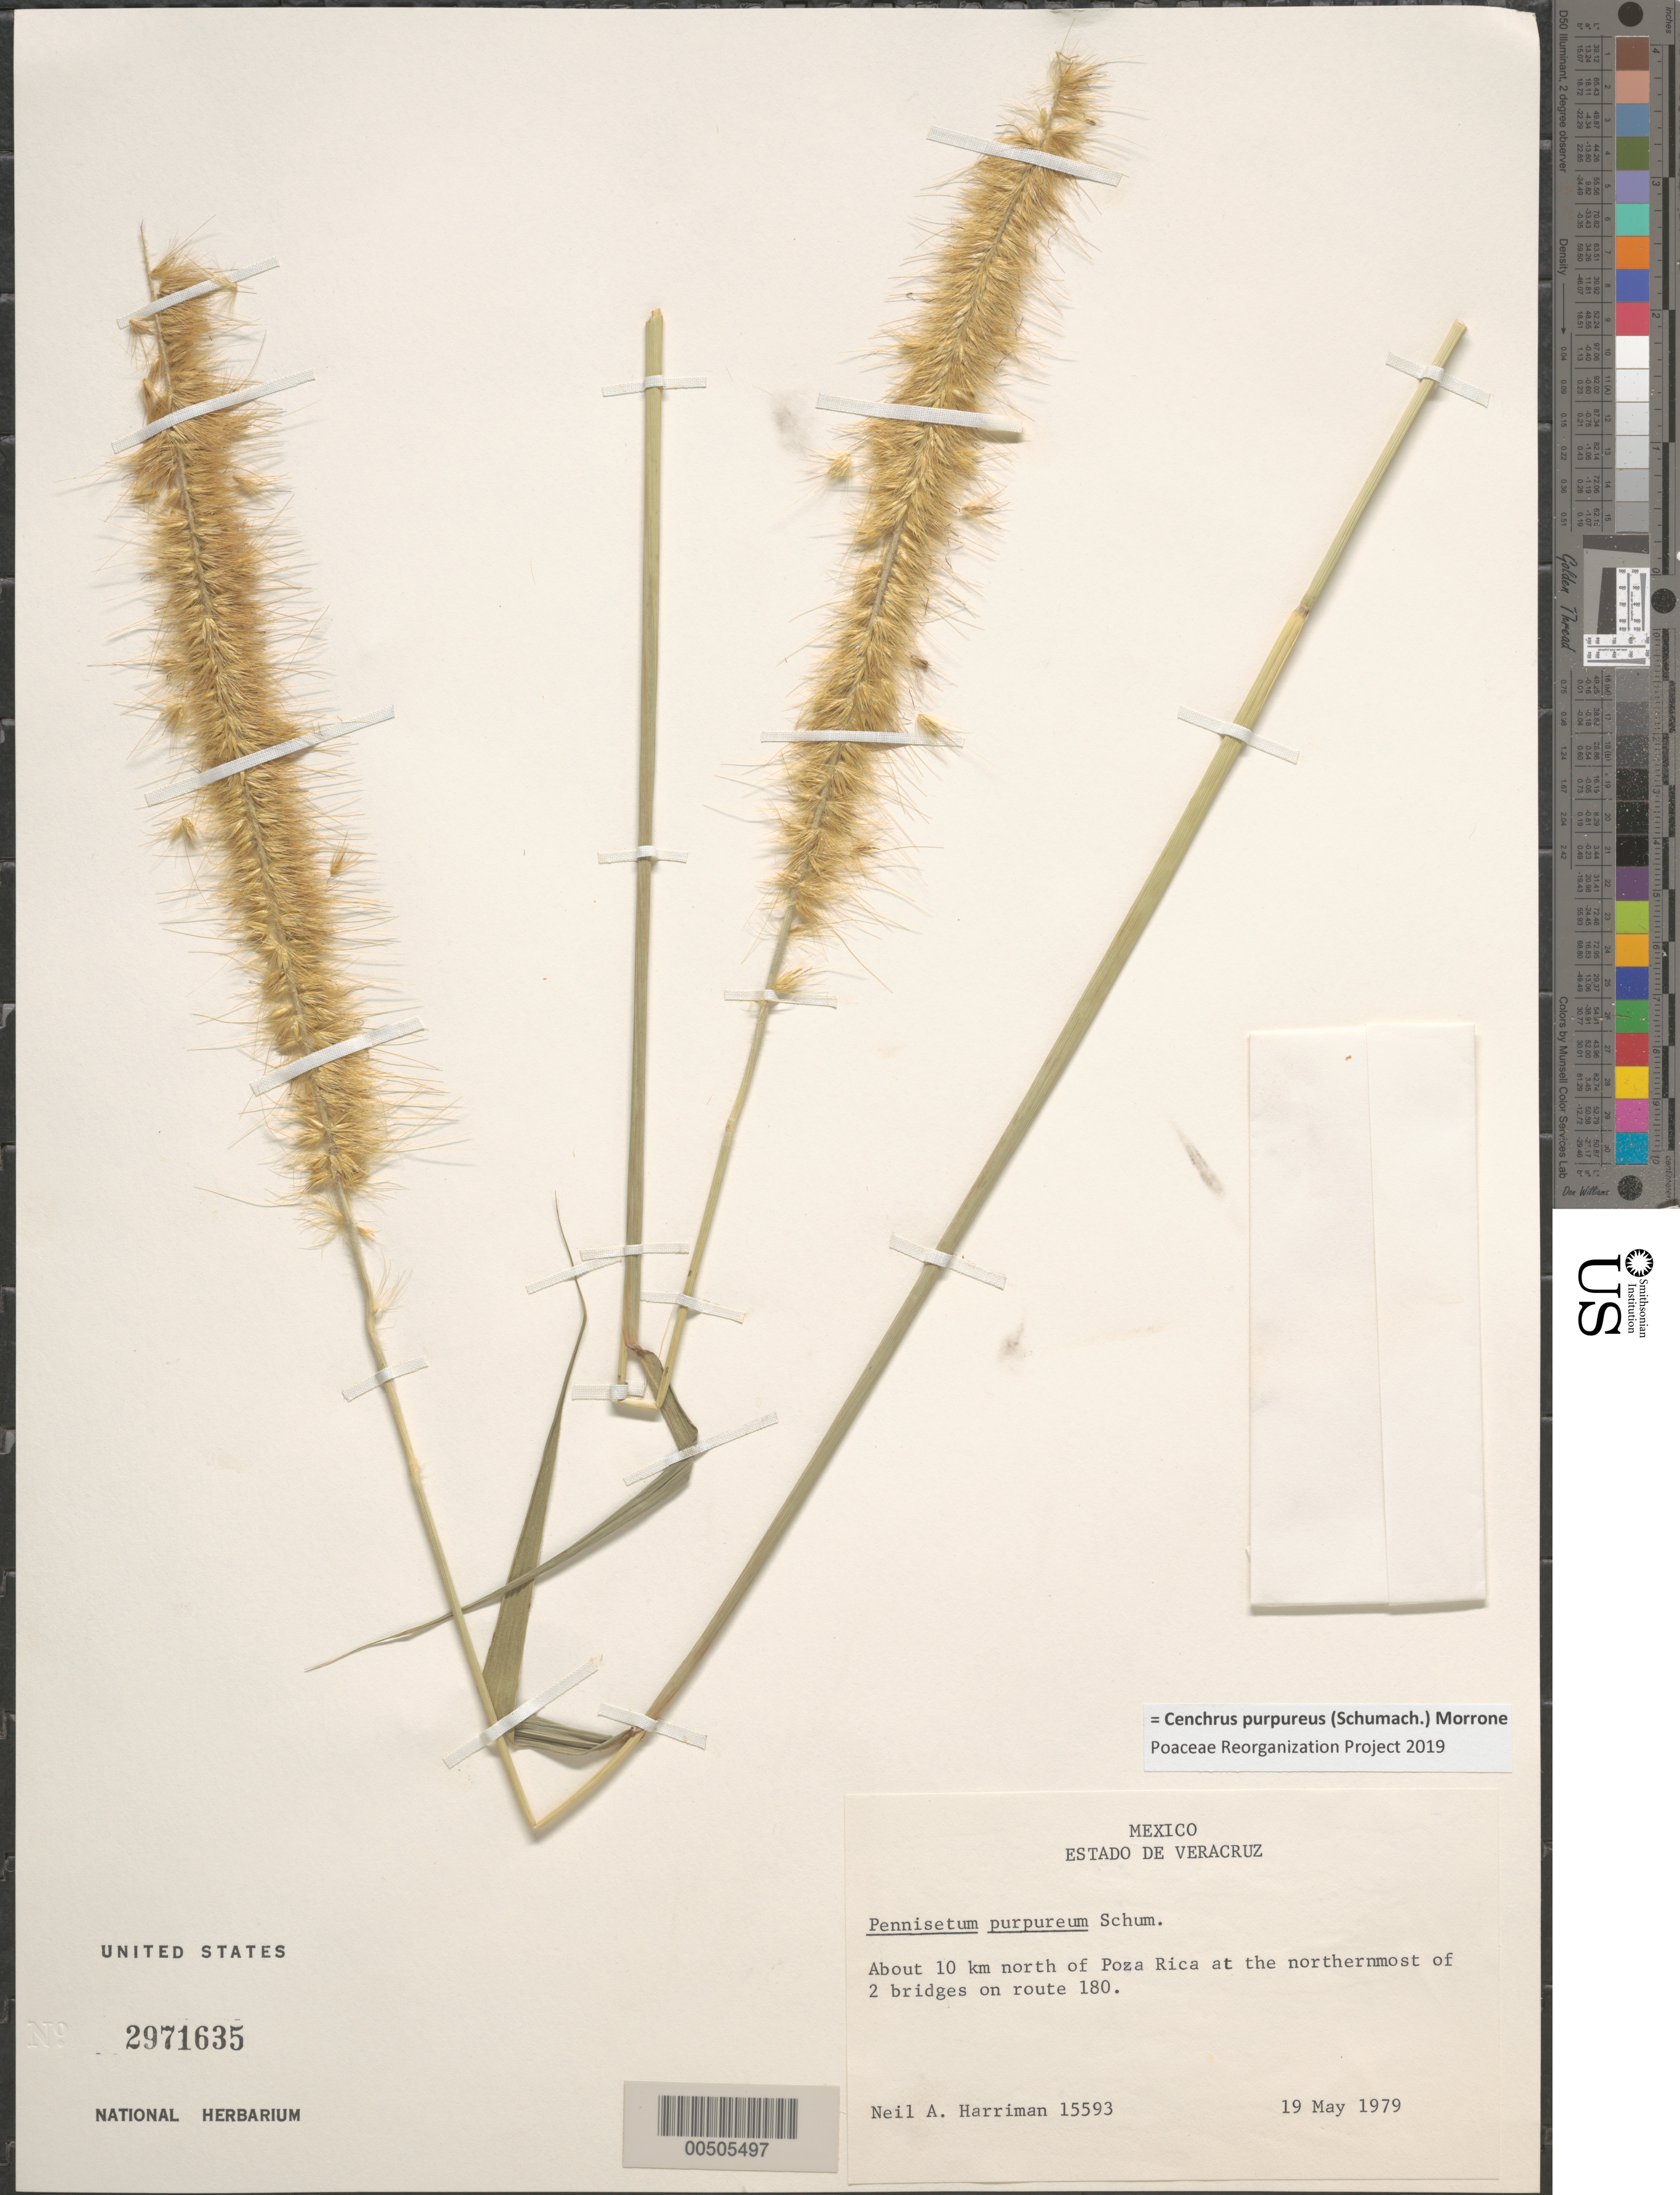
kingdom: Plantae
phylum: Tracheophyta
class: Liliopsida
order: Poales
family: Poaceae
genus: Cenchrus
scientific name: Cenchrus purpureus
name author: (Schumach.) Morrone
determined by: Poaceae Reorganization Project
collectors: N. A. Harriman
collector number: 15593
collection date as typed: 19 May 1979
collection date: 1979-05-19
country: Mexico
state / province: Veracruz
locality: About 10 km N of Poza Rica at the N most of 2 bridges on rte 180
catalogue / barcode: US 2971635